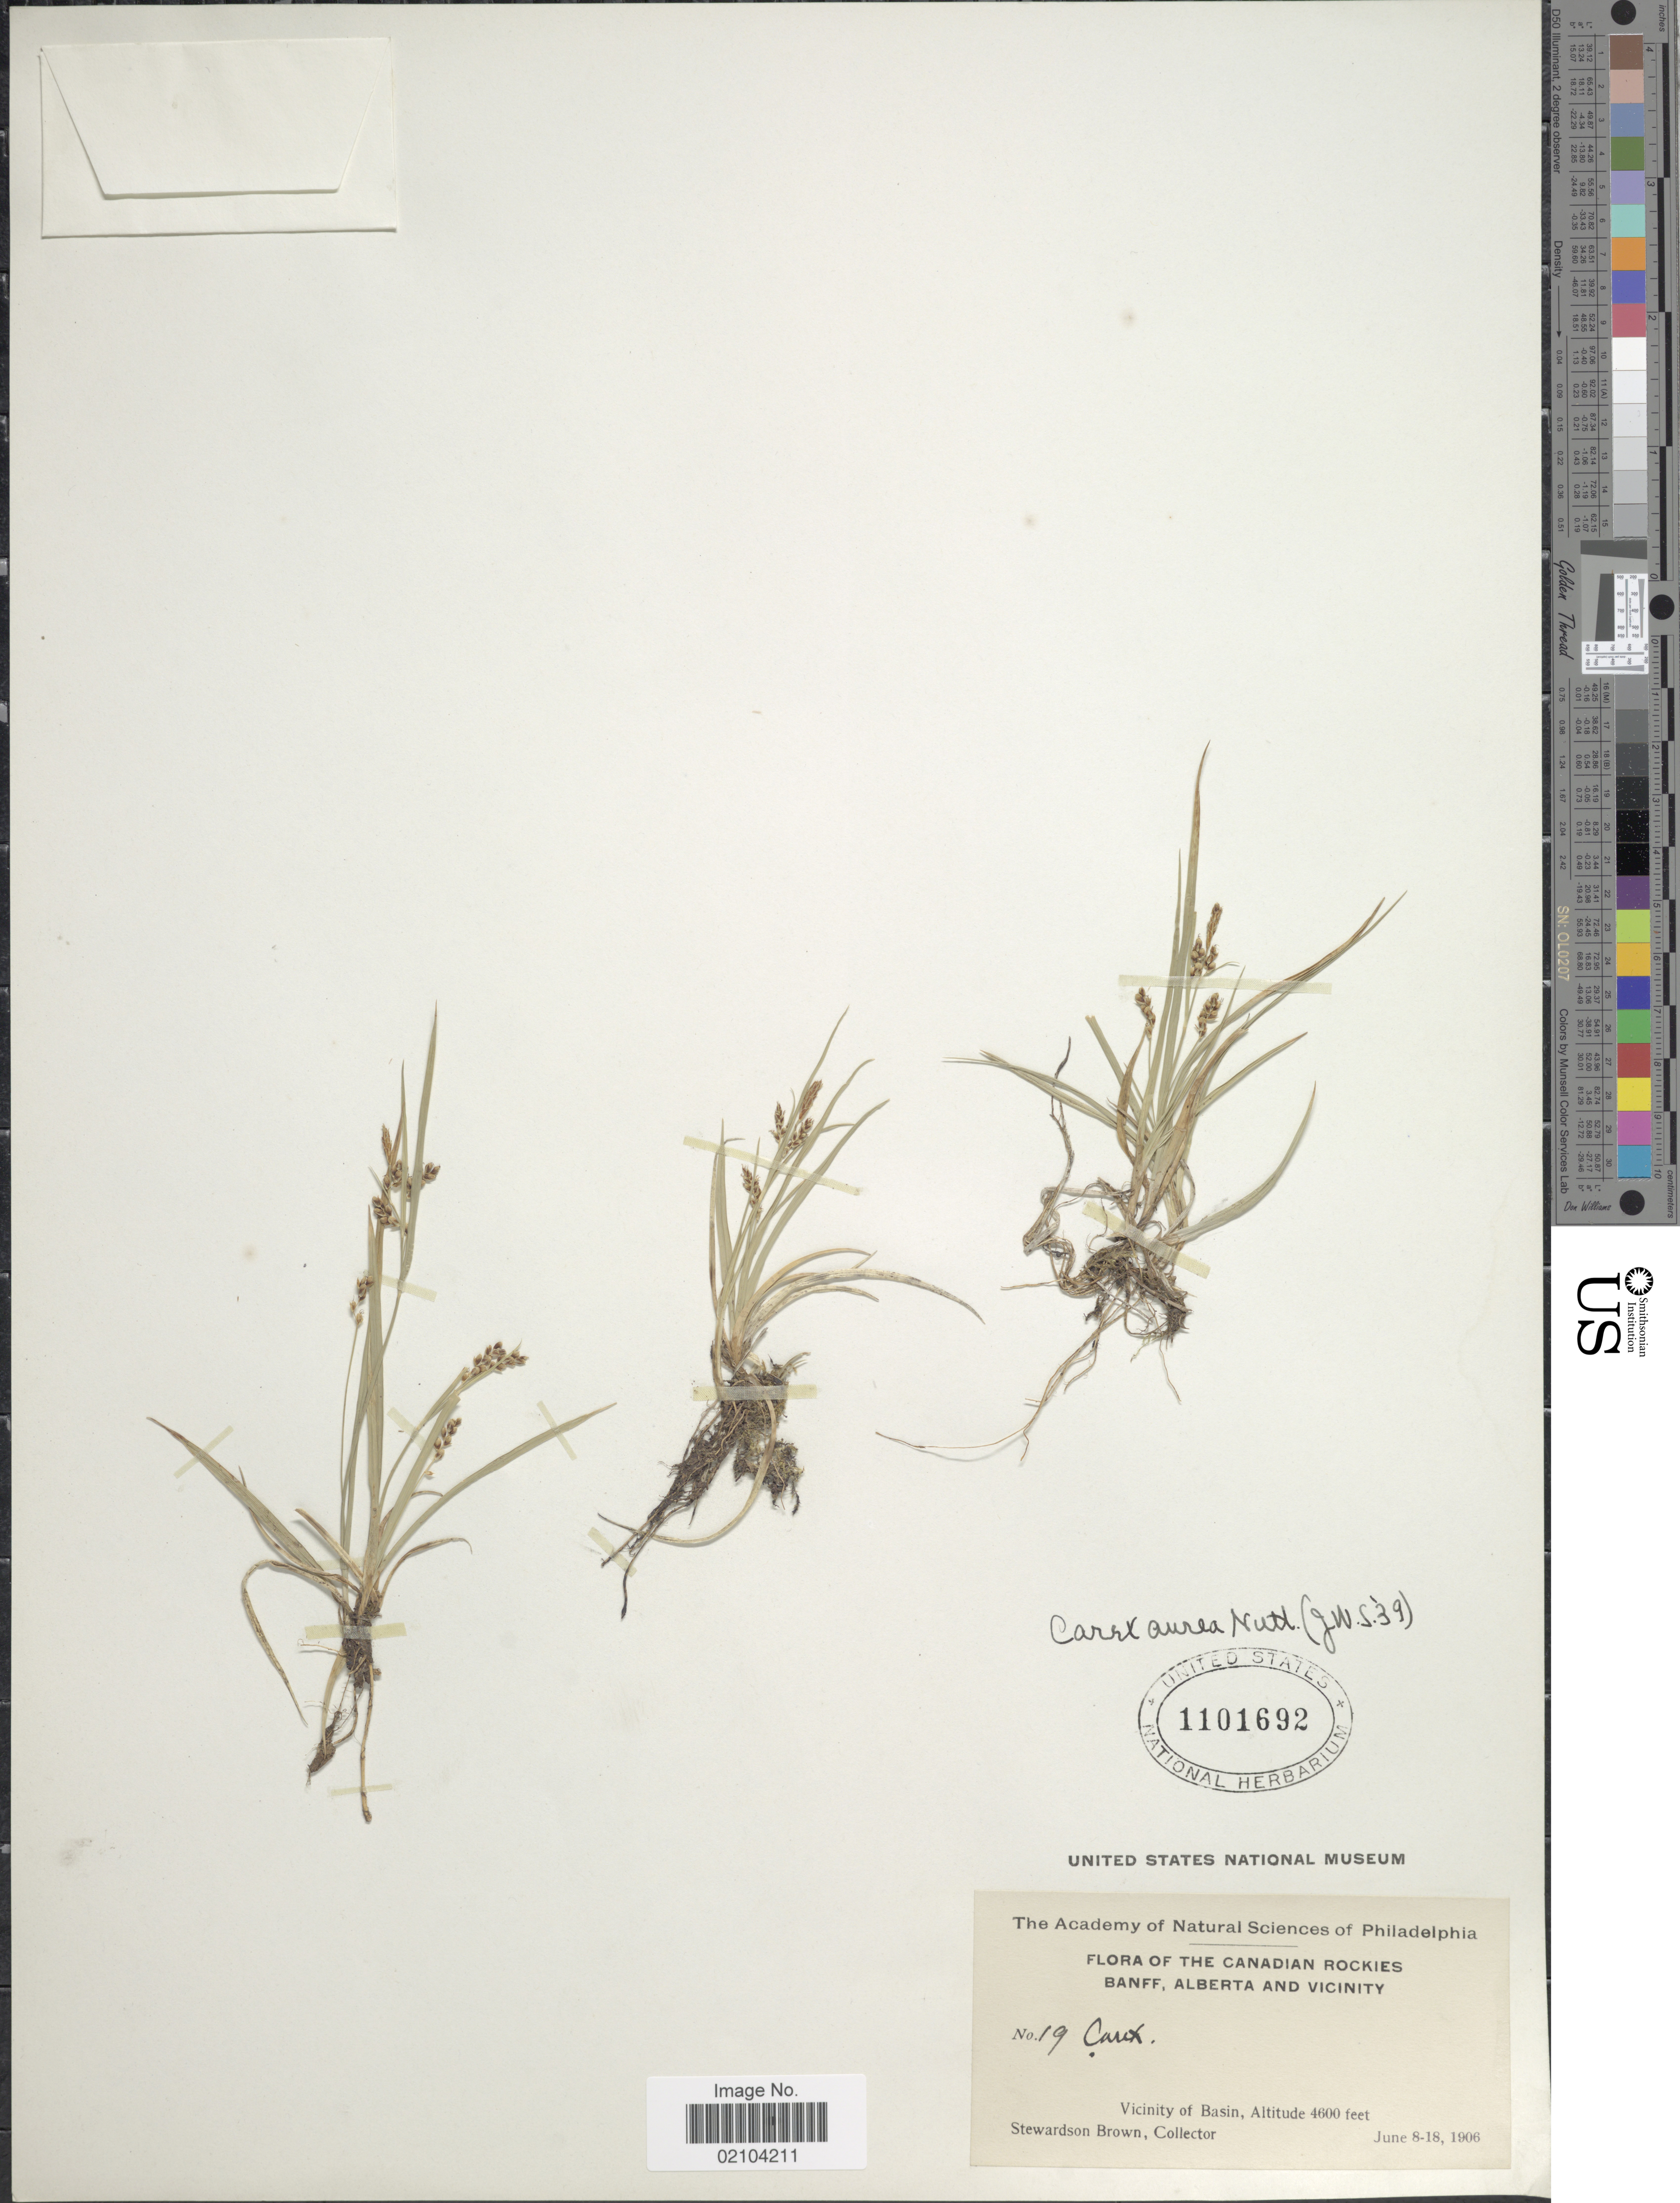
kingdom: Plantae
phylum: Tracheophyta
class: Liliopsida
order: Poales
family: Cyperaceae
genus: Carex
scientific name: Carex aurea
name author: Nutt.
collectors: S. Brown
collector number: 19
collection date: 1906-06-08/1906-06-18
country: Canada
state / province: Alberta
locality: Canadian Rockies Banff, Alberta and Vicinity. Vicinity of Basin.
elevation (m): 1402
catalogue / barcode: US 1101692